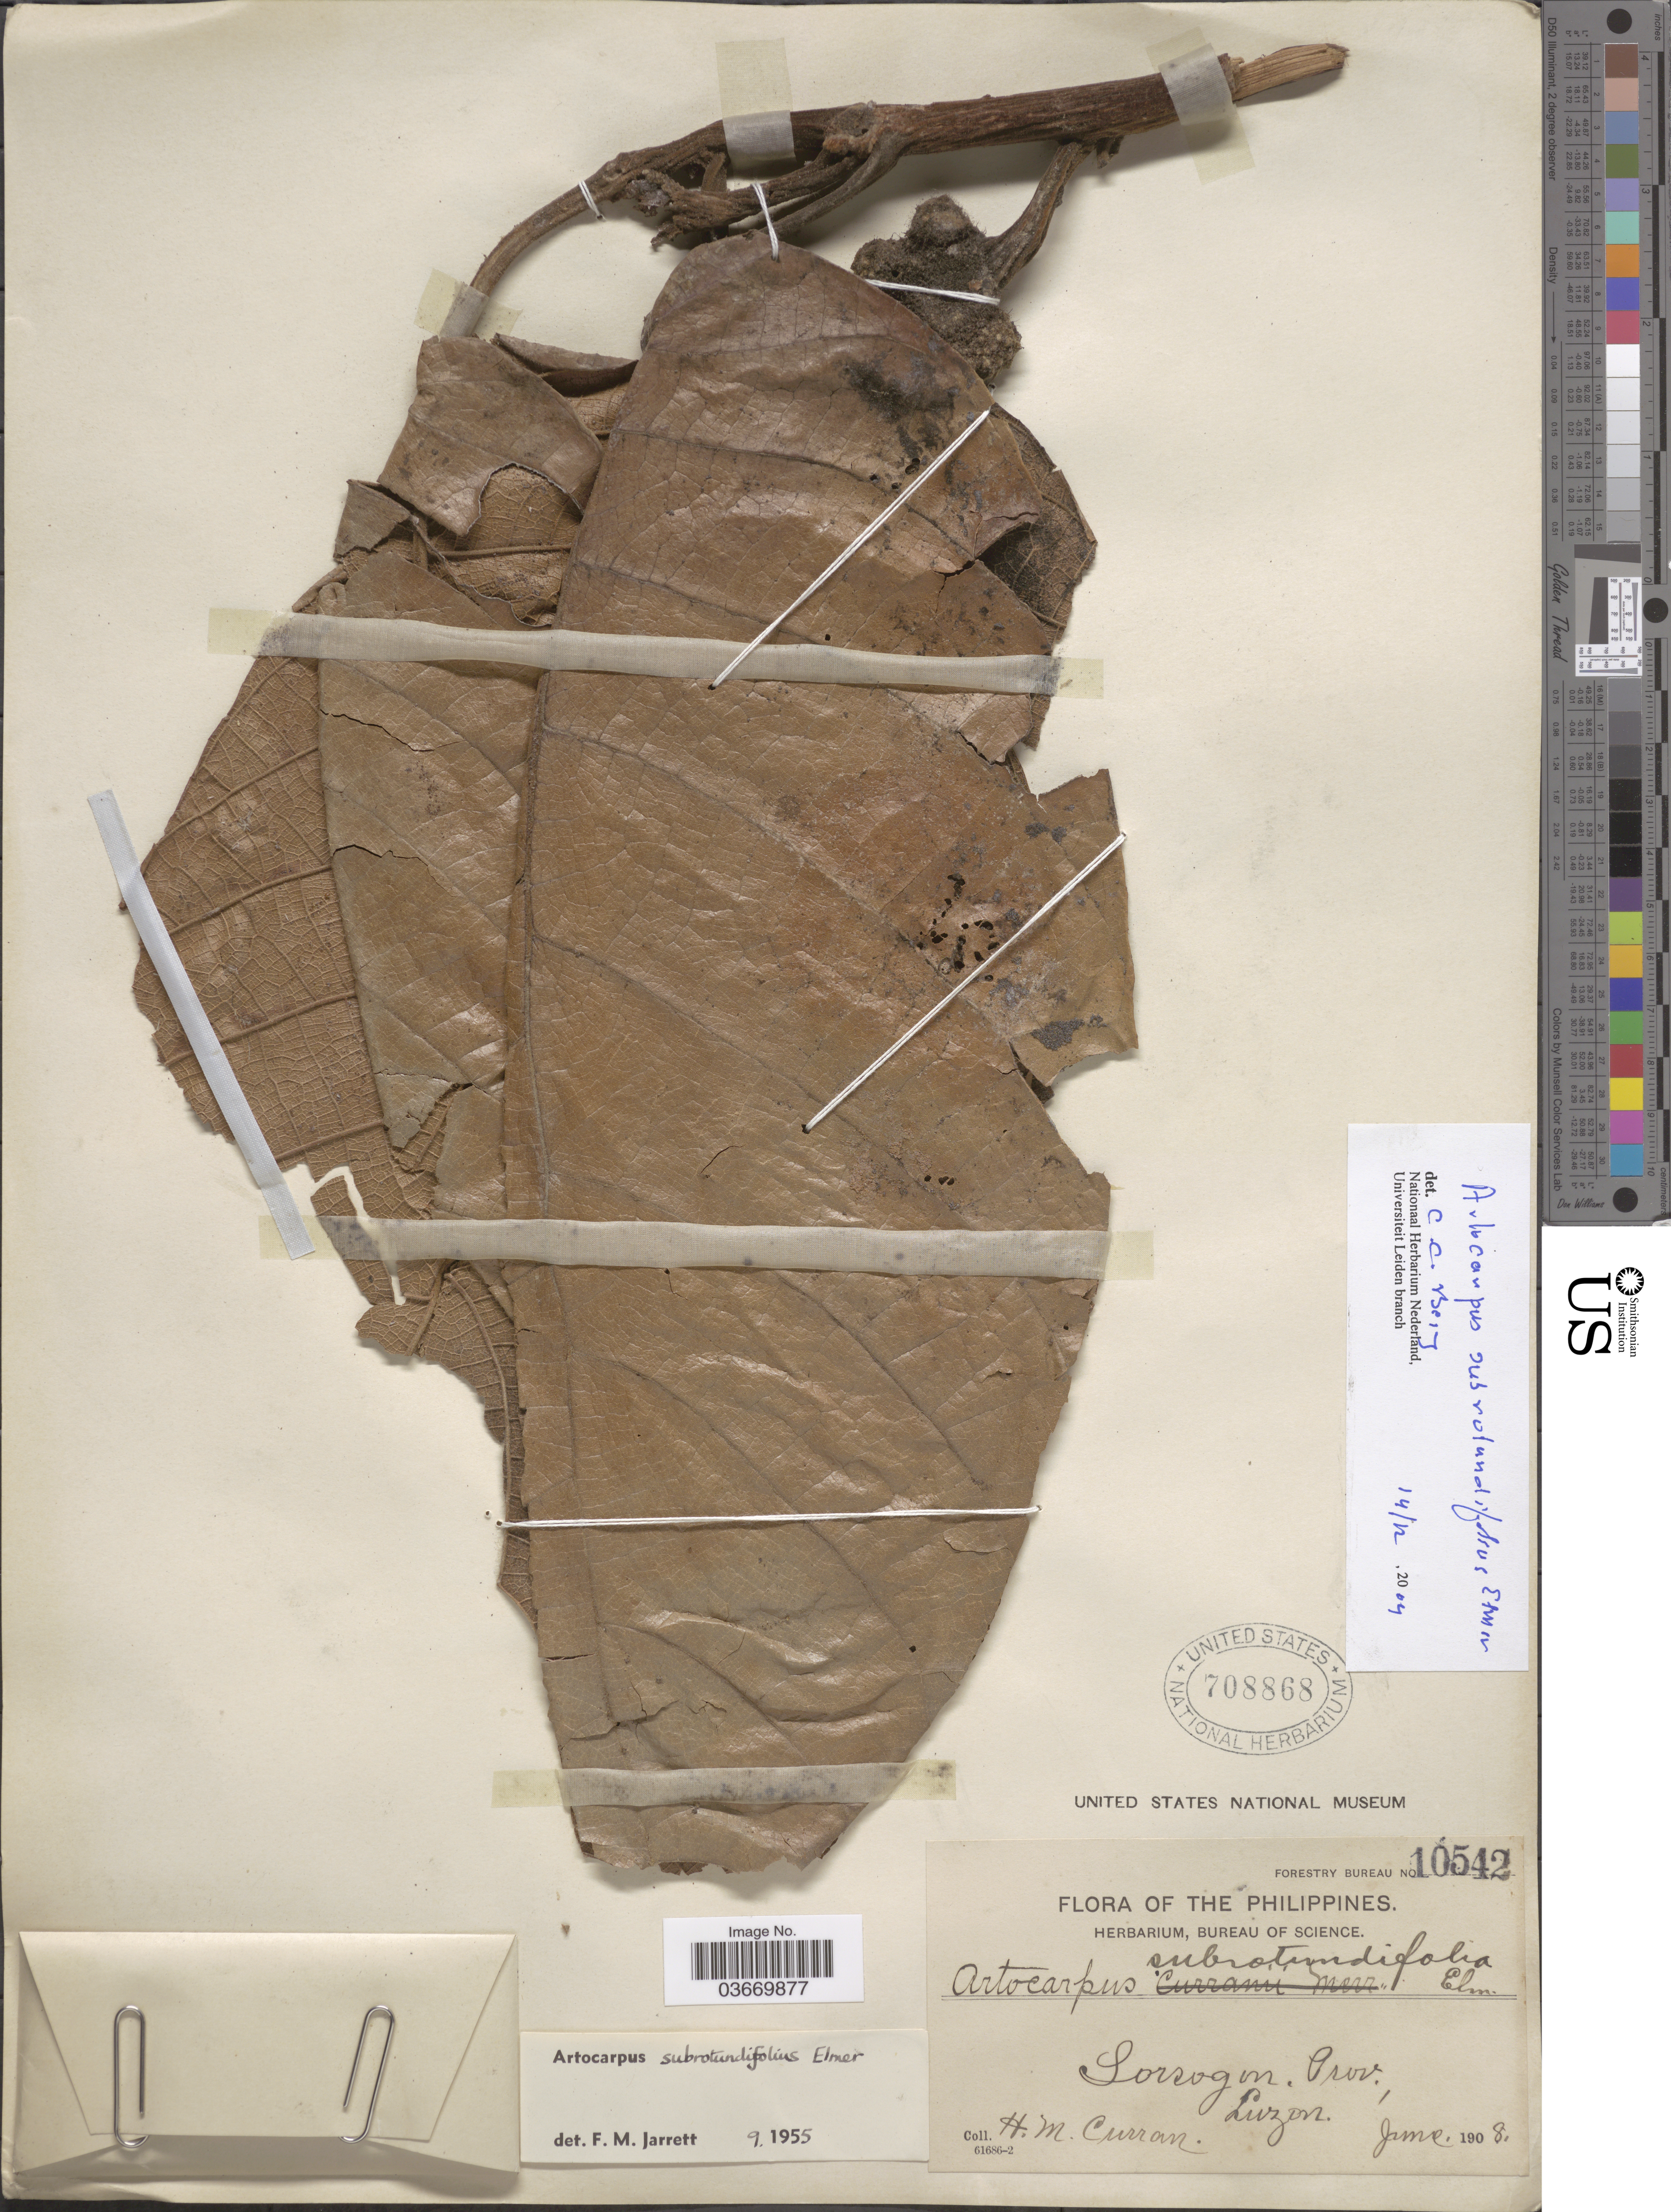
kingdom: Plantae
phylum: Tracheophyta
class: Magnoliopsida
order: Rosales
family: Moraceae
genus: Artocarpus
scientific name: Artocarpus subrotundifolius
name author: Elmer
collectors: H. M. Curran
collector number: Forestry Bureau 10542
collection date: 1908-06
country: Philippines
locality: Sorsogon Prov., Luzon.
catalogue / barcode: US 708868